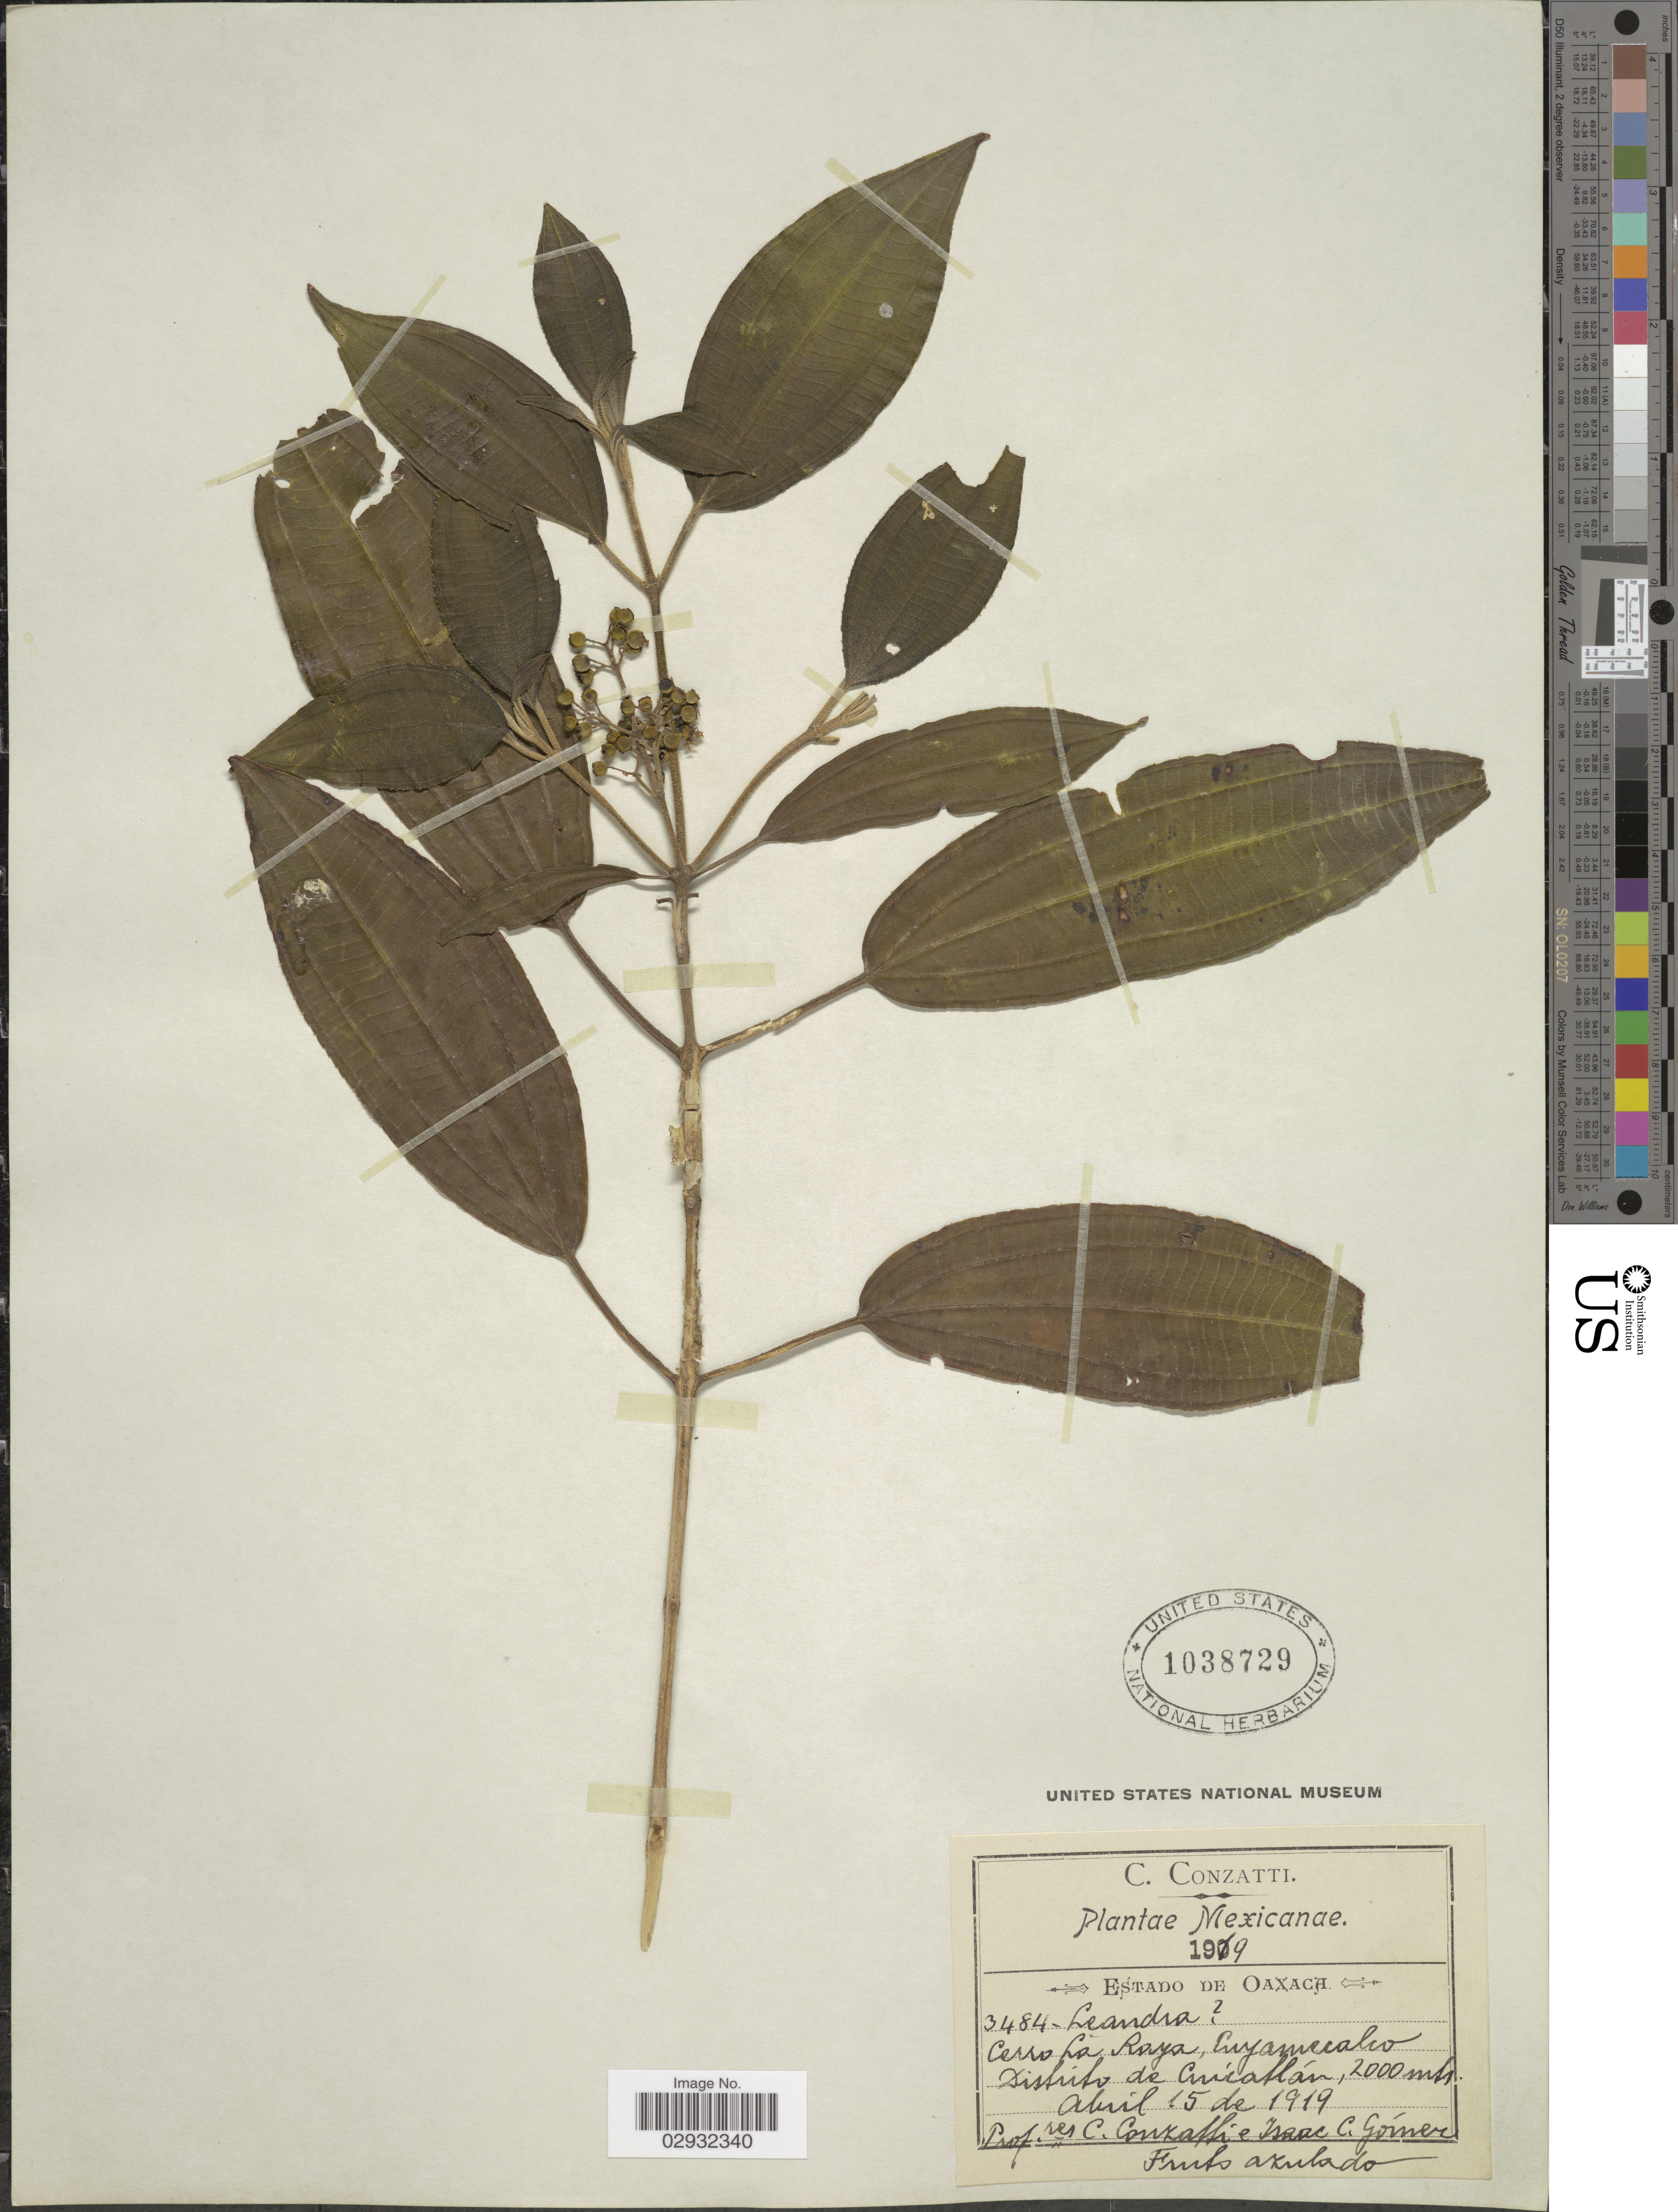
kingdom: Plantae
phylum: Tracheophyta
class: Magnoliopsida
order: Myrtales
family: Melastomataceae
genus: Miconia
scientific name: Miconia cuernavacana Rose, ined.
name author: Rose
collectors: C. Conzatti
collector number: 3484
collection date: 1919-04-15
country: Mexico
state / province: Oaxaca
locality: Cerro La Raya, Cuyamecalco. Distrito de Cuicatlán.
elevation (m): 2000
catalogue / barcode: US 1038729